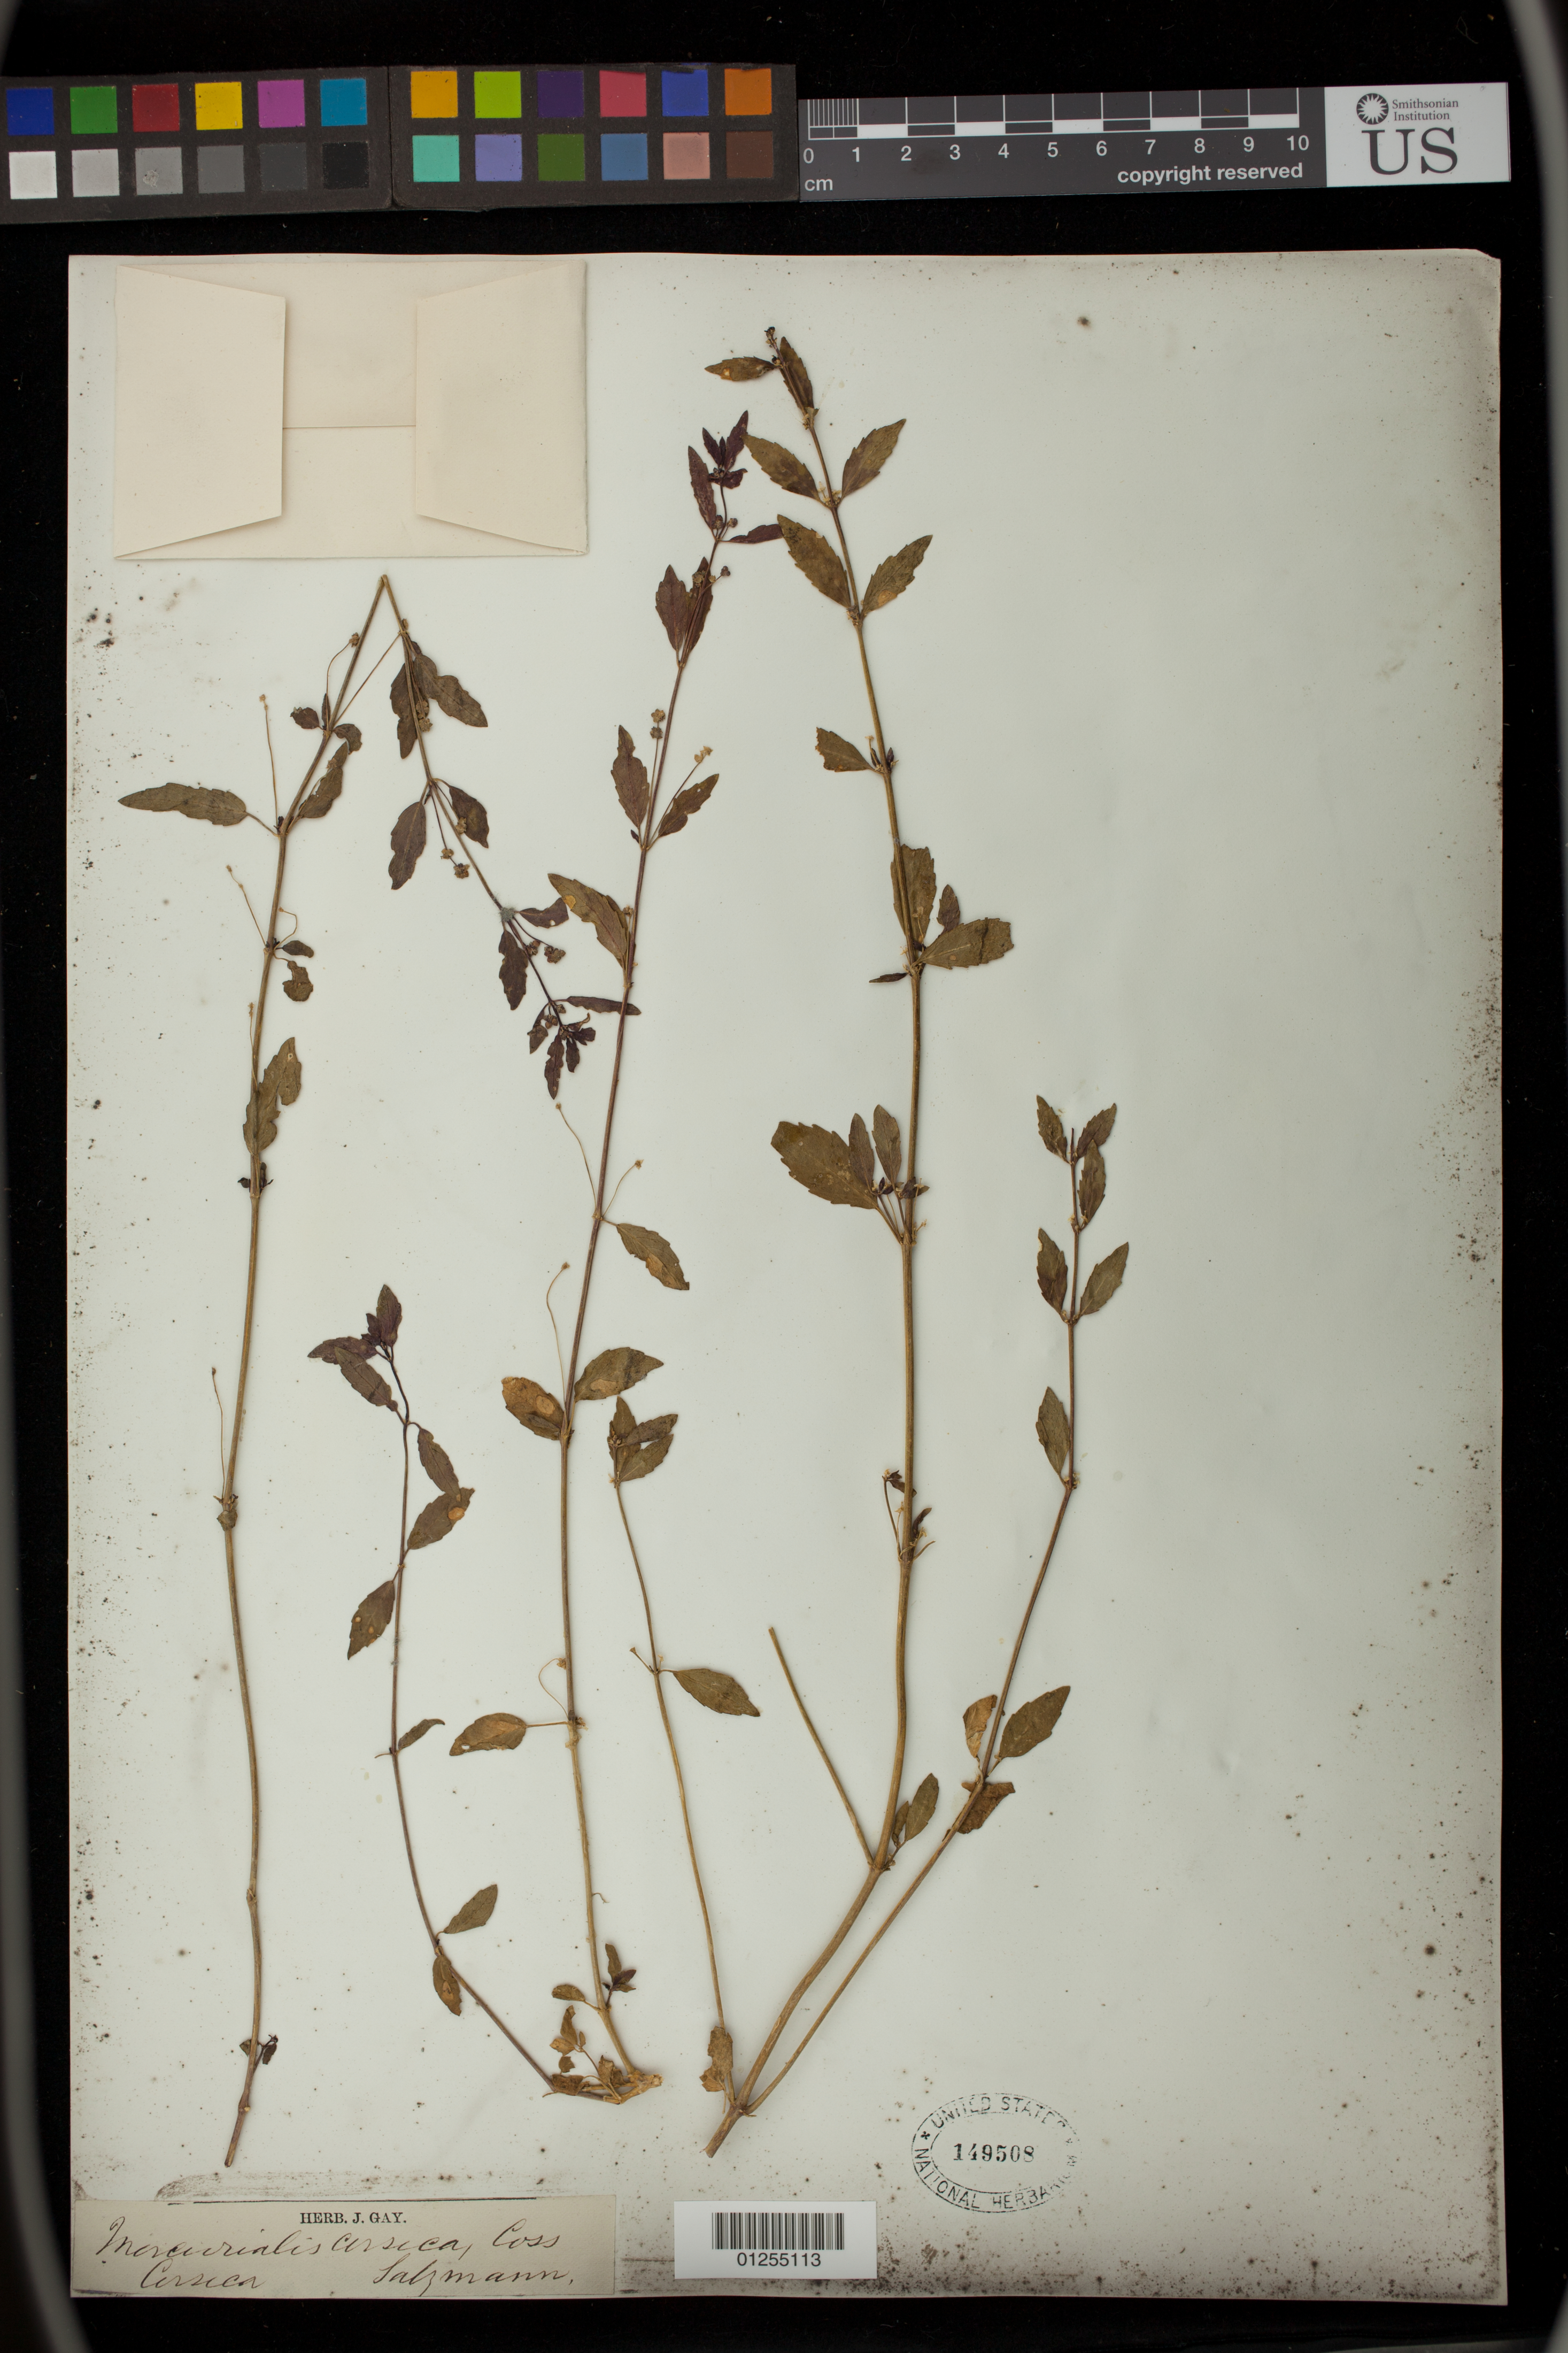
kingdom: Plantae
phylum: Tracheophyta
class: Magnoliopsida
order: Malpighiales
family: Euphorbiaceae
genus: Mercurialis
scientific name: Mercurialis corisca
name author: Coss. & Kralik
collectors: -- Salzmann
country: France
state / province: Corsica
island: Corse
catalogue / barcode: US 149508